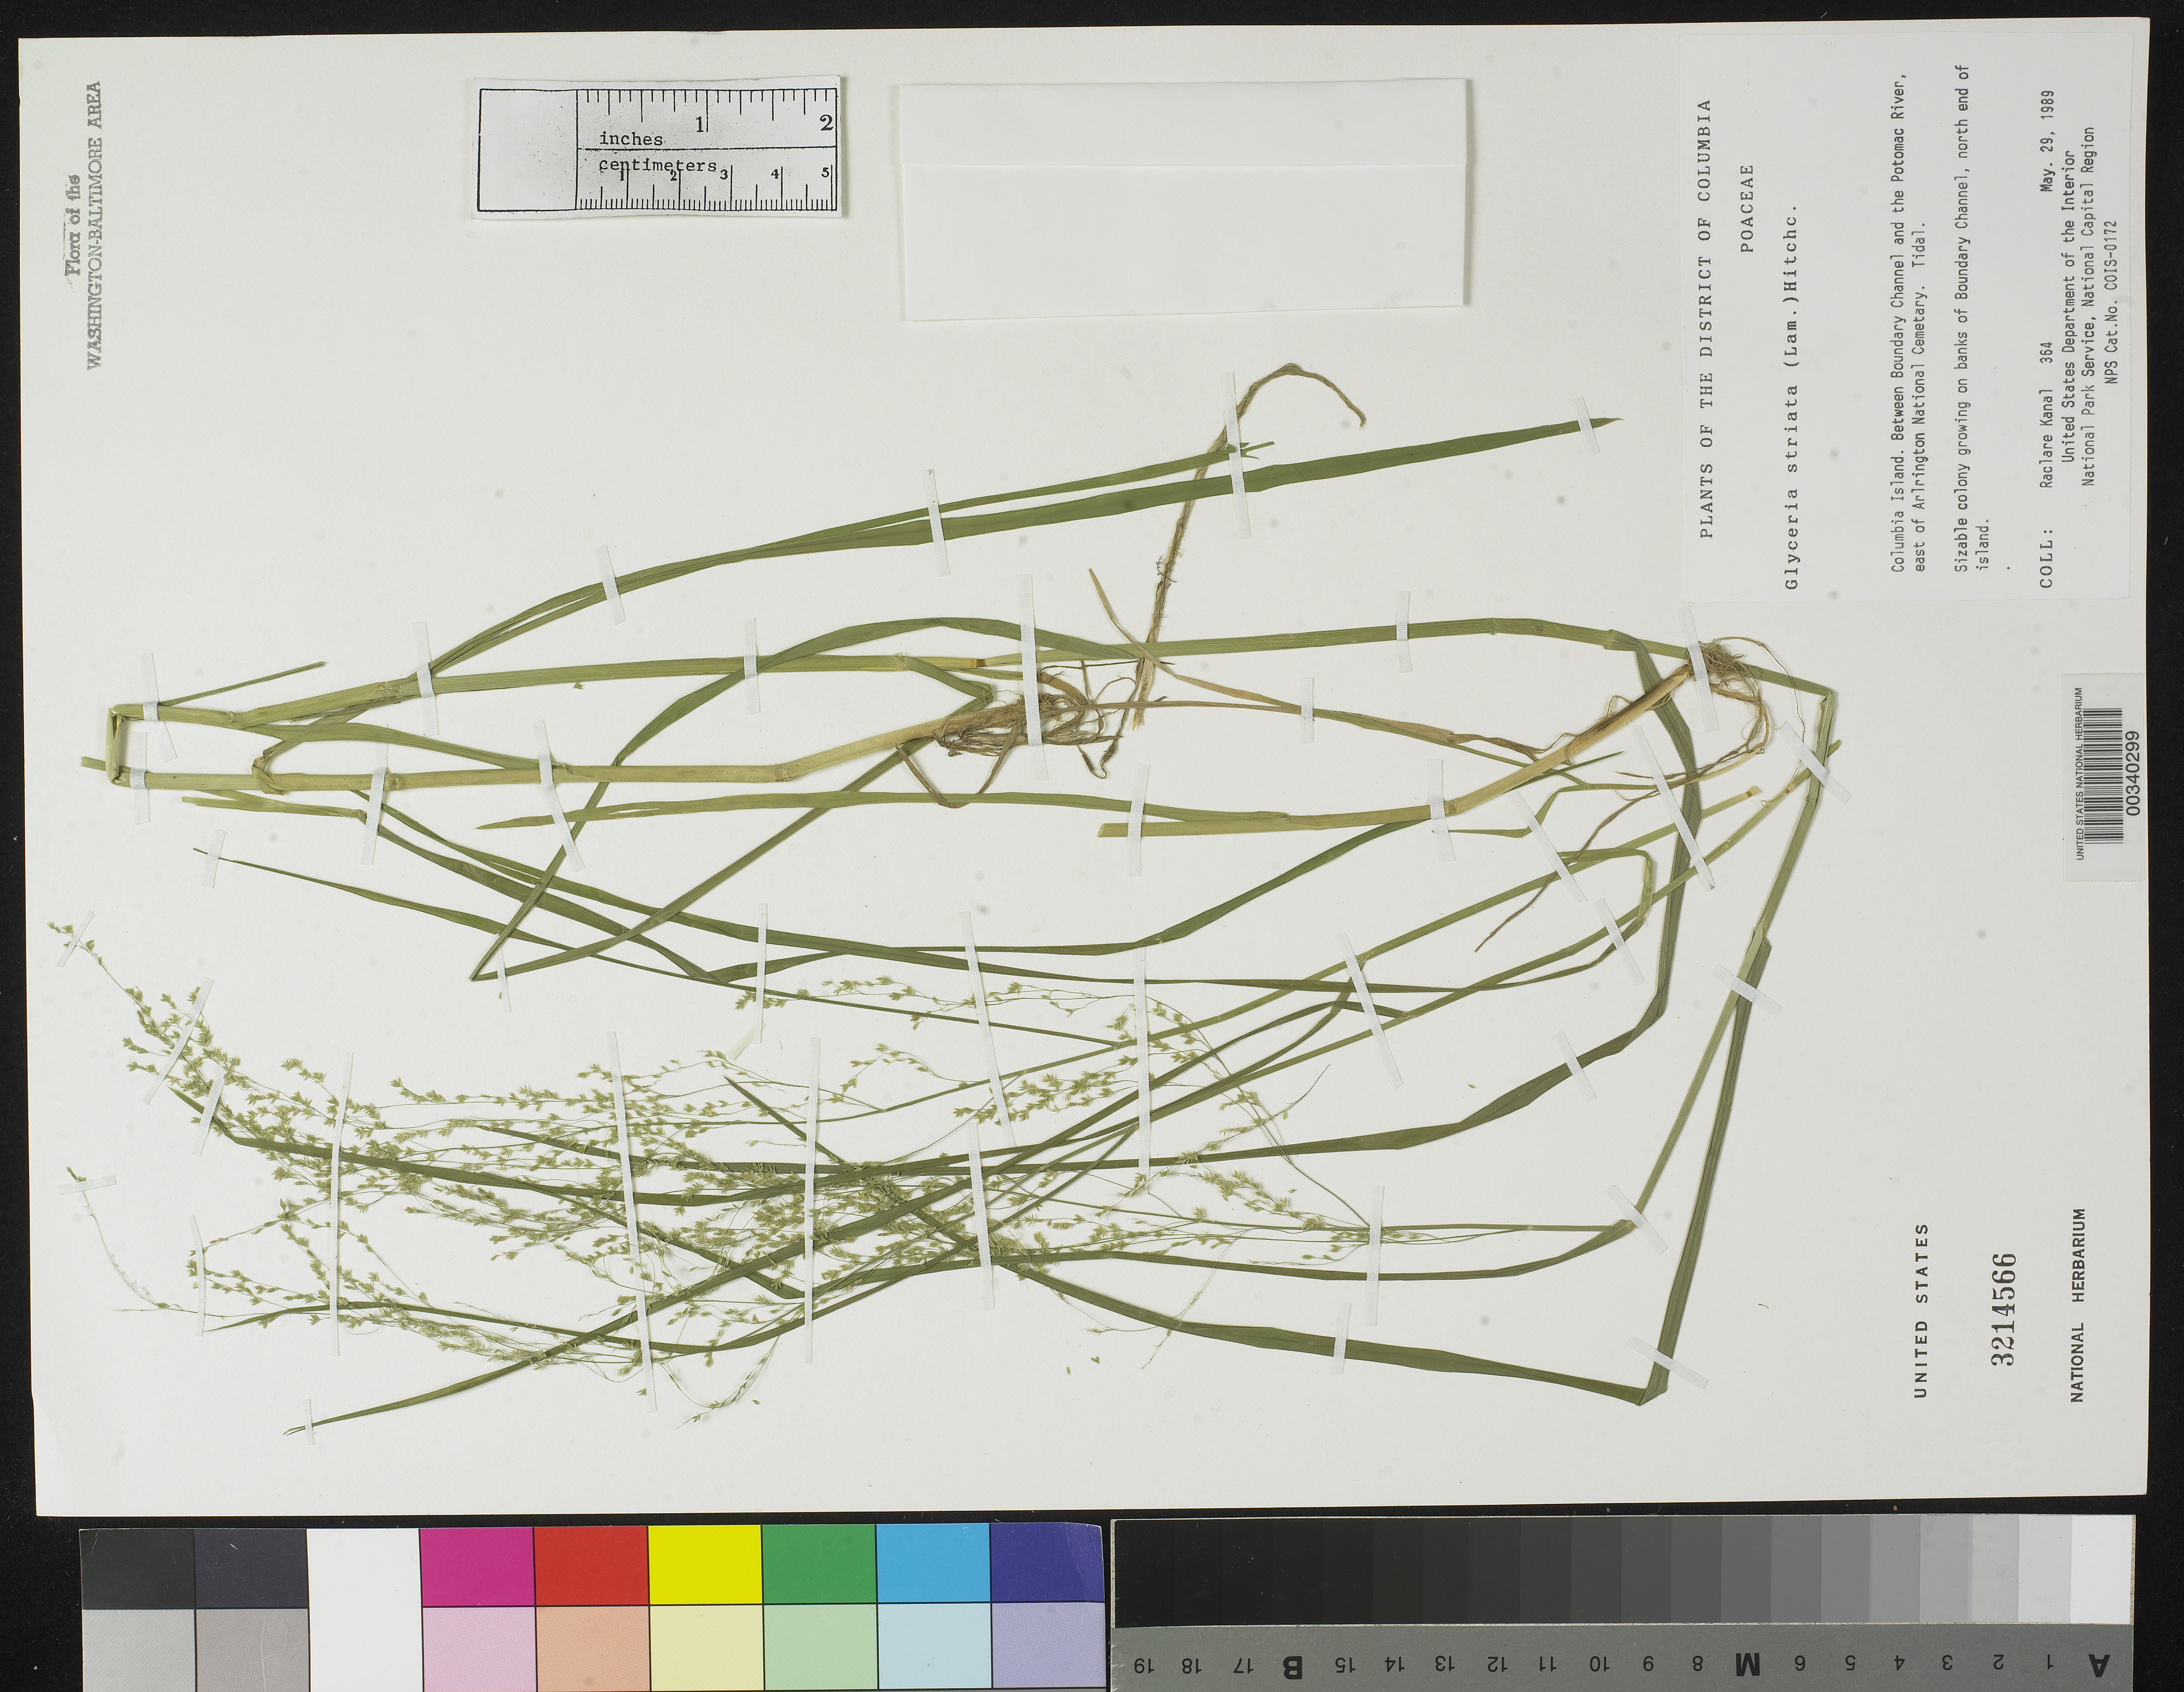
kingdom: Plantae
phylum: Tracheophyta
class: Liliopsida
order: Poales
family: Poaceae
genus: Glyceria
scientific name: Glyceria striata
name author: (Lam.) Hitchc.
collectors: R. Kanal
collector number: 364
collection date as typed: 29 May 1989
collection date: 1989-05-29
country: United States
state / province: District of Columbia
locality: Columbia Island, between Boundary Channel and Potomac River, E of Arlington National Cemetery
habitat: Tidal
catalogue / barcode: US 3214566